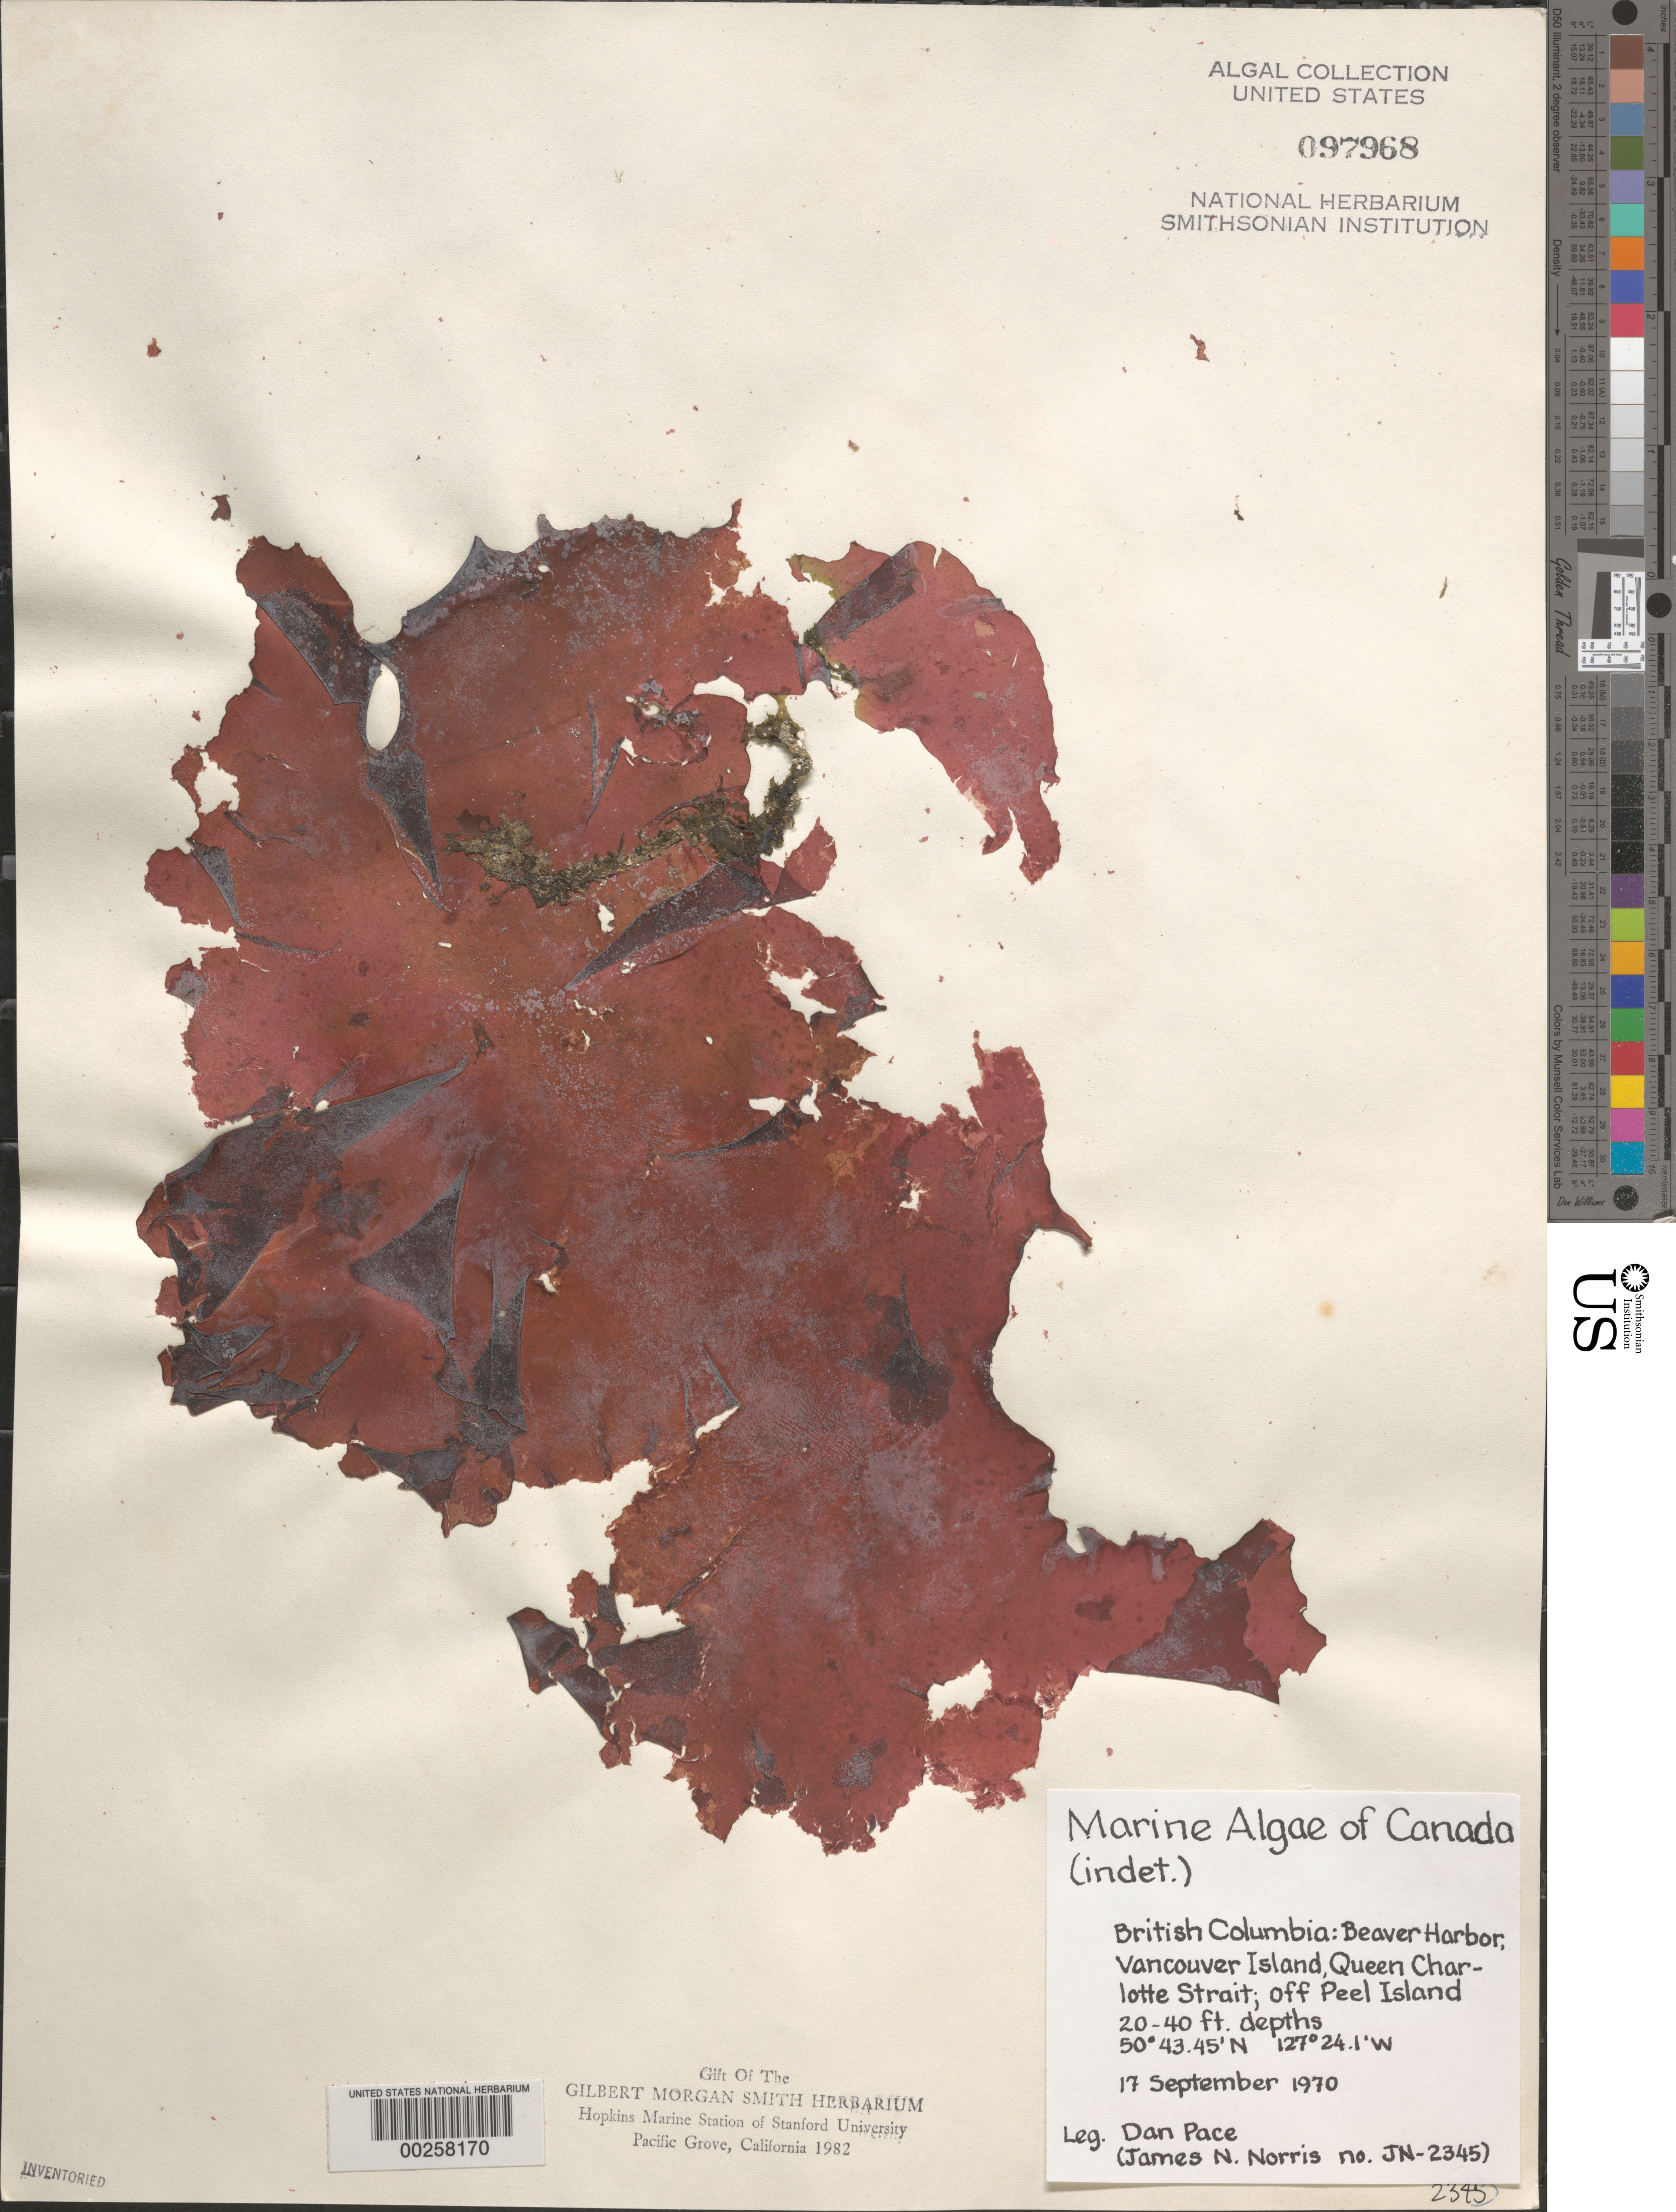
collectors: D. Pace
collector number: Jn-2345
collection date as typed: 17 Sep 1970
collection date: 1970-09-17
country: Canada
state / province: British Columbia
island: Vancouver Island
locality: Beaver Harbor, off Peel Island, Queen Charlotte Strait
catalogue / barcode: US 97968